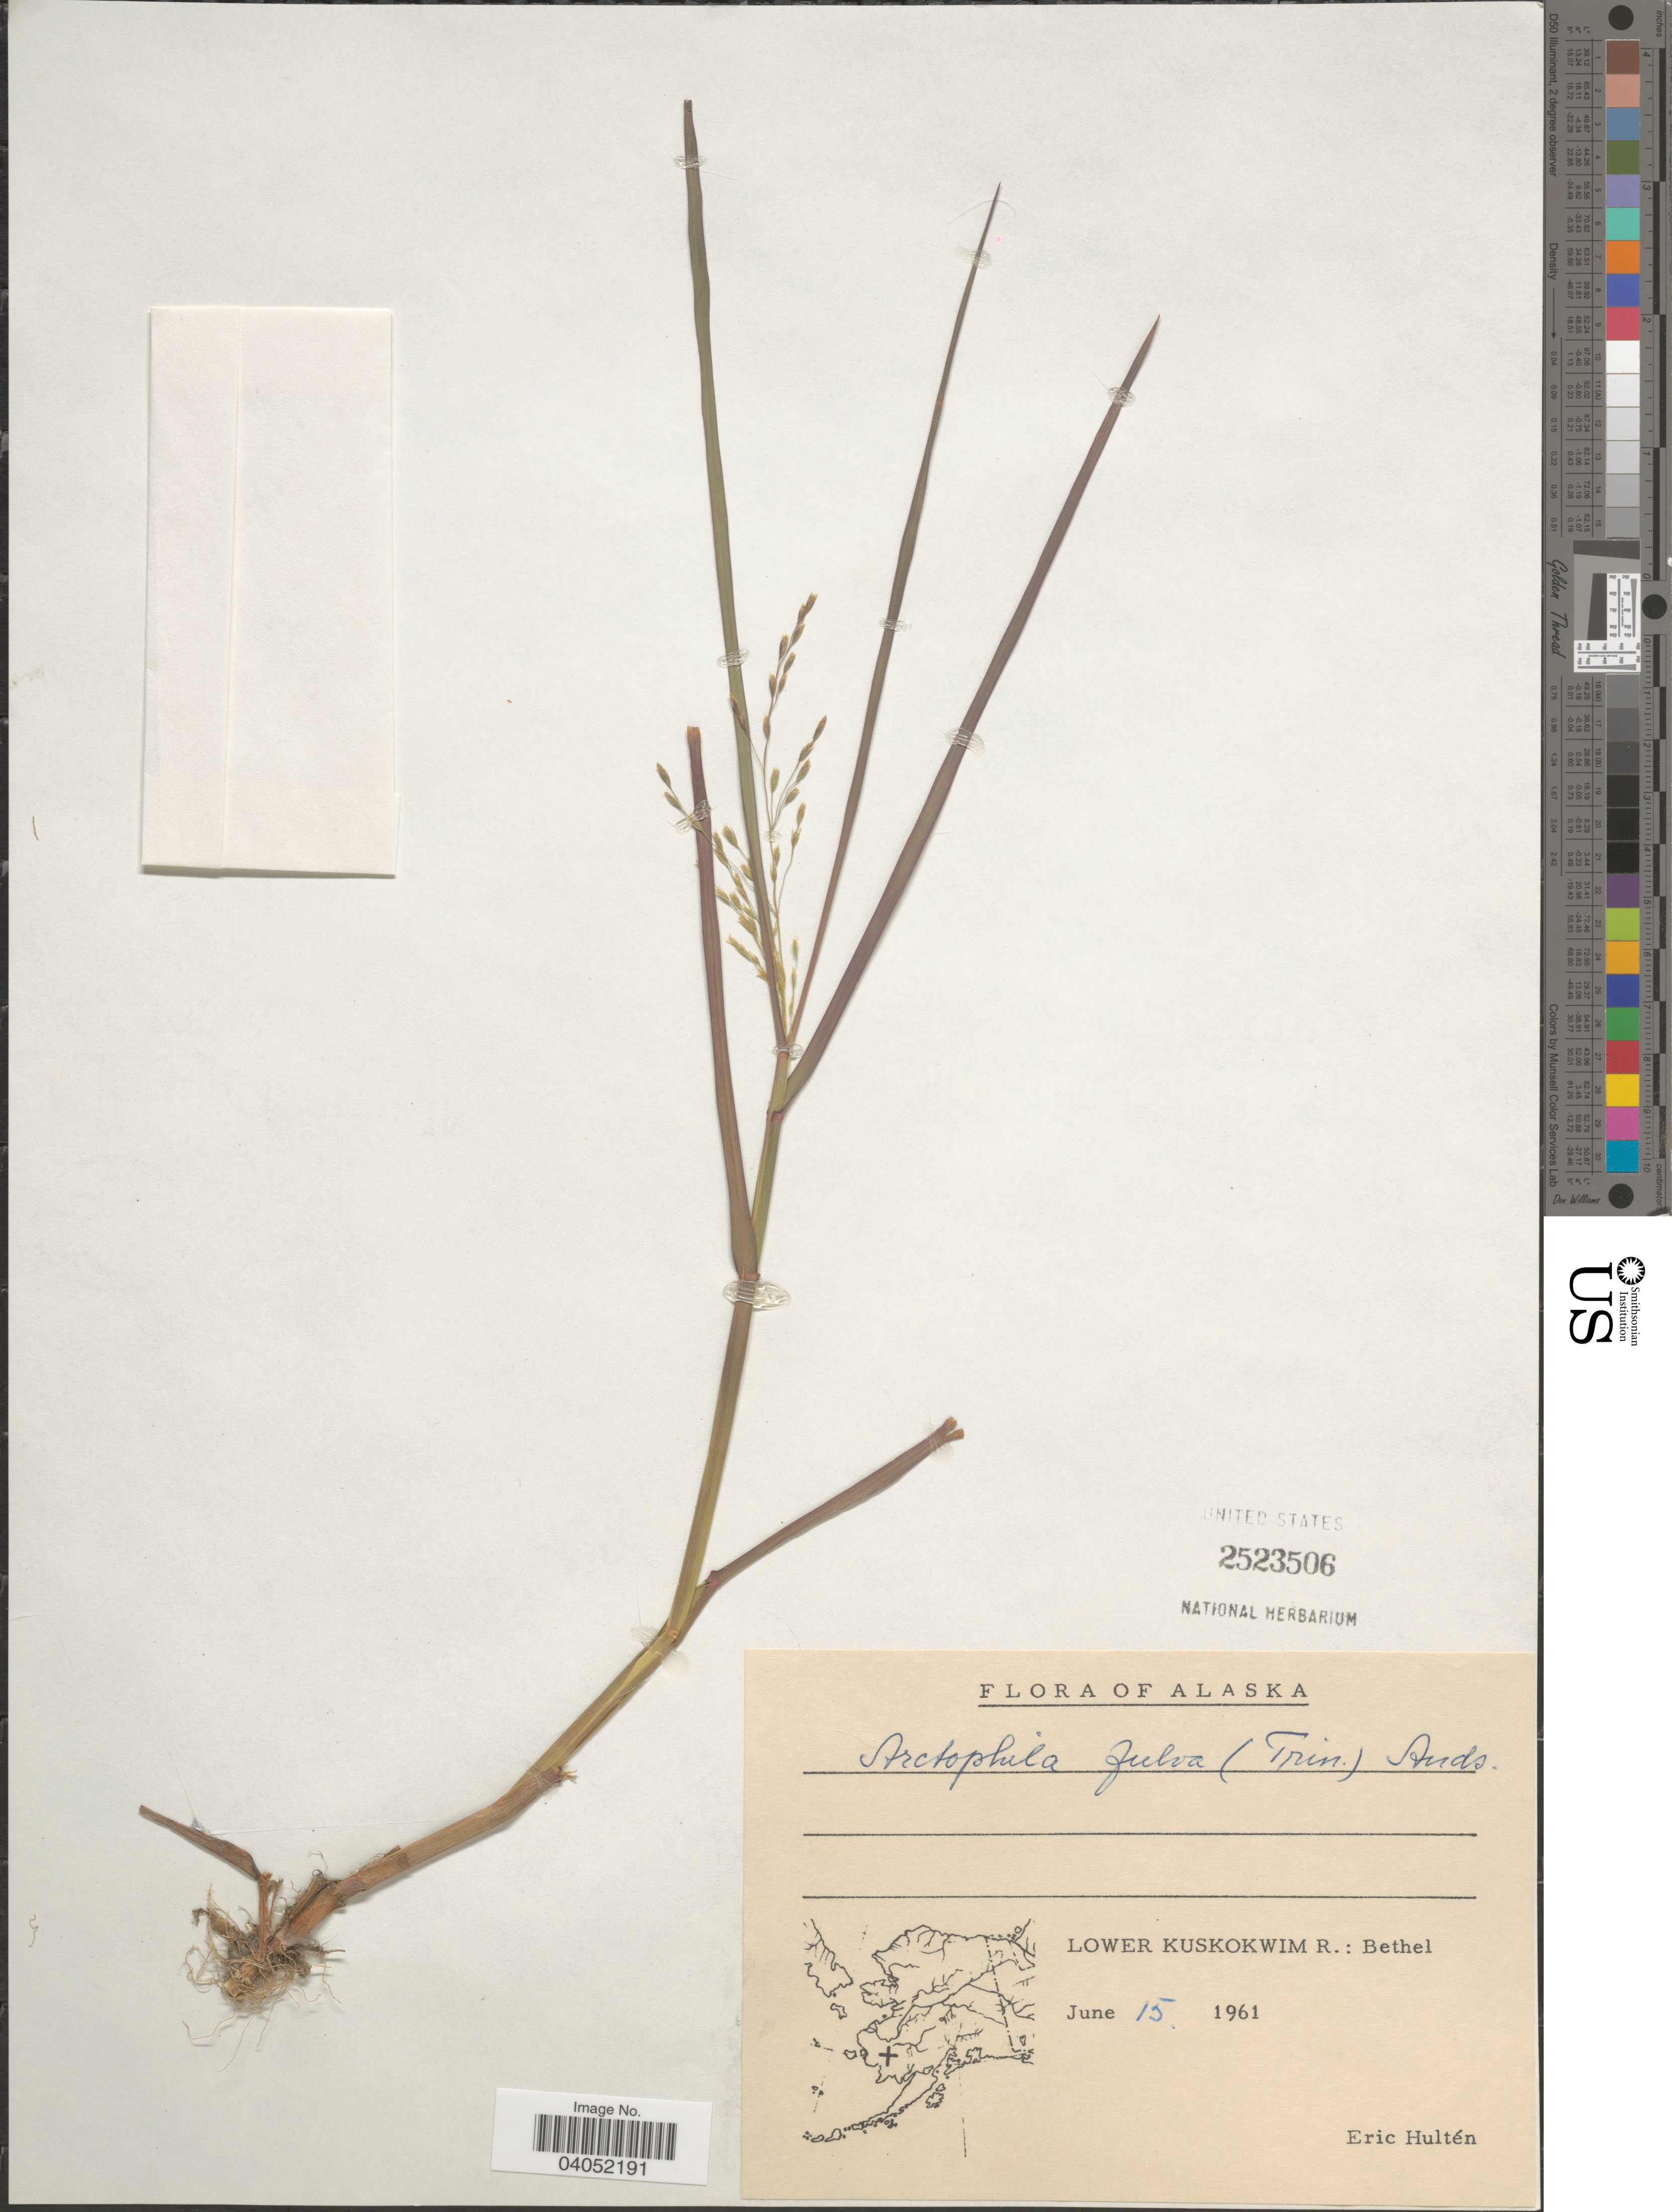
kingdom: Plantae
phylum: Tracheophyta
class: Liliopsida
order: Poales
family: Poaceae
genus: Arctophila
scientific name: Arctophila fulva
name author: (Trin.) Andersson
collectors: E. G. Hultén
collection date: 1961-06-15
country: United States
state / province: Alaska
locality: Lower Kuskokwim R.: Bethel.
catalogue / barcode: US 2523506